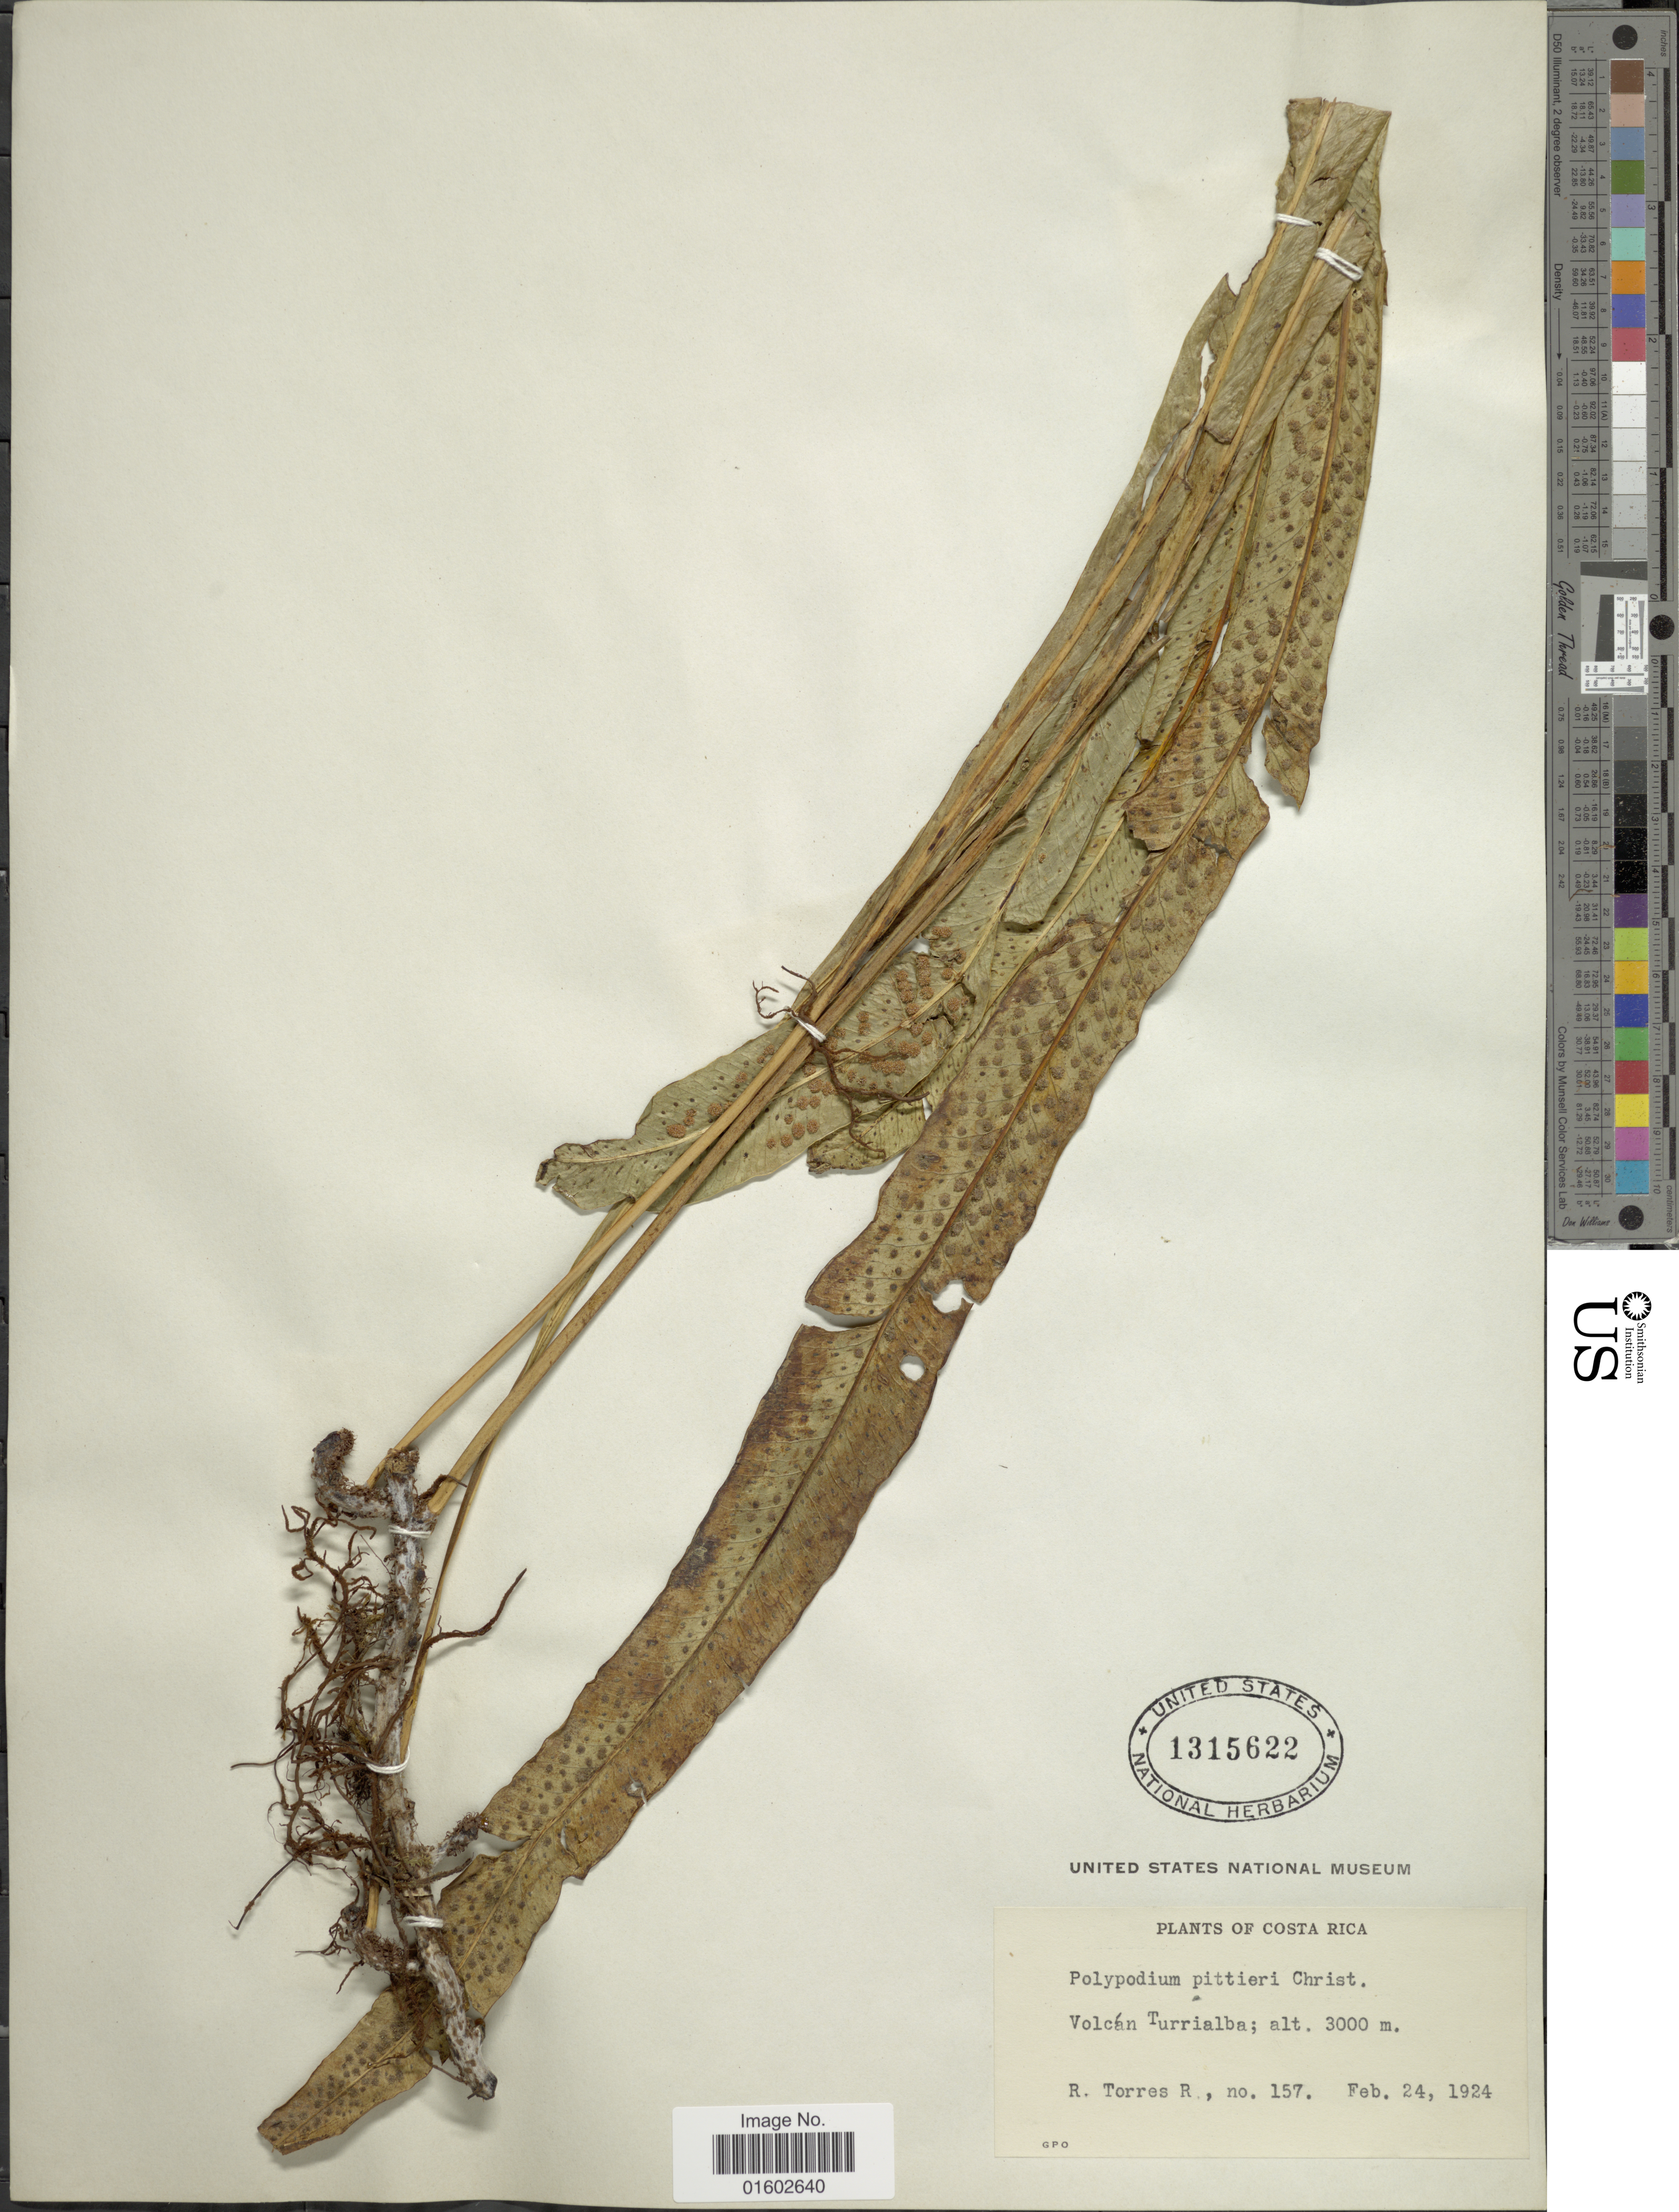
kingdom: Plantae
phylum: Tracheophyta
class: Polypodiopsida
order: Polypodiales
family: Polypodiaceae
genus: Campyloneurum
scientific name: Campyloneurum amphostenon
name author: (Kunze ex Klotzsch) Fée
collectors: R. Torres R.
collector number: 157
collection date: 1924-02-24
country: Costa Rica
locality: Volcan, Turrialba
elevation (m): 3000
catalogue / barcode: US 1315622